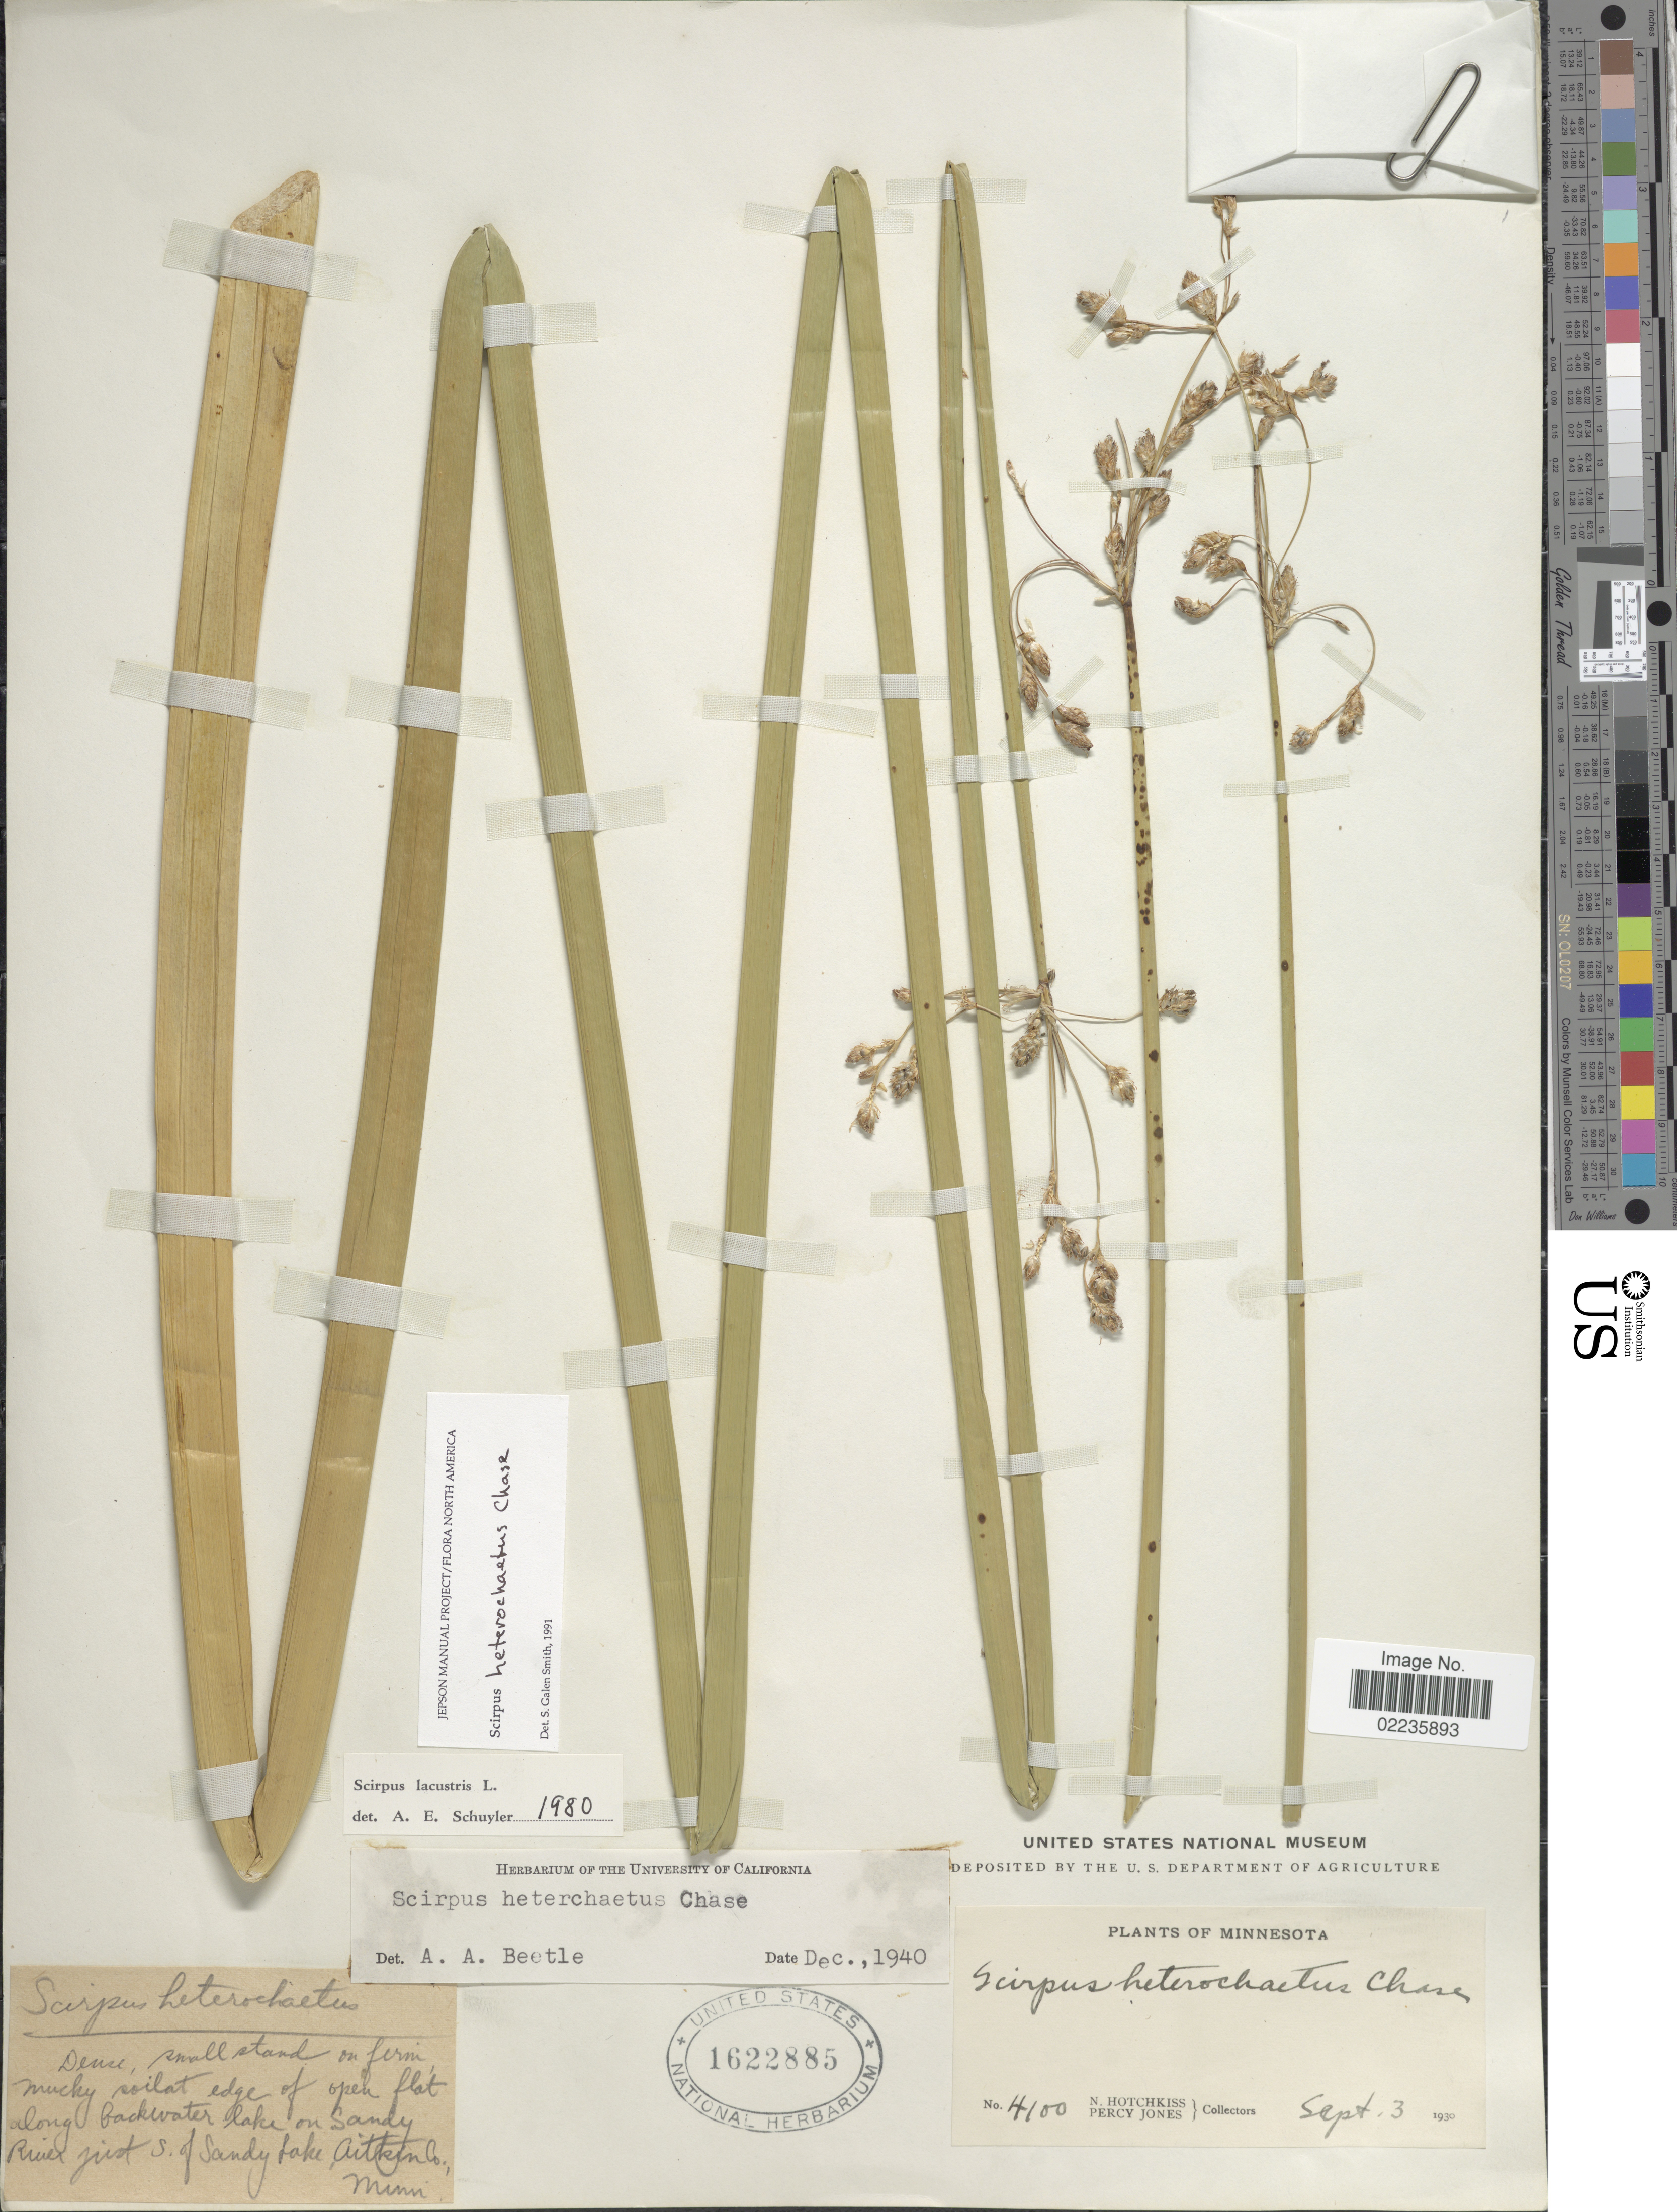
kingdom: Plantae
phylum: Tracheophyta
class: Liliopsida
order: Poales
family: Cyperaceae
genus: Schoenoplectus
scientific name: Schoenoplectus heterochaetus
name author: (Chase) Soják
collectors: N. Hotchkiss & P. Jones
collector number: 4100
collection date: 1930-09-03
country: United States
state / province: Minnesota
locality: Edge of open flat along backwater lake on Sandy River just S. of Sandy Lake, Aitken Co., Minn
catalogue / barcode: US 1622885